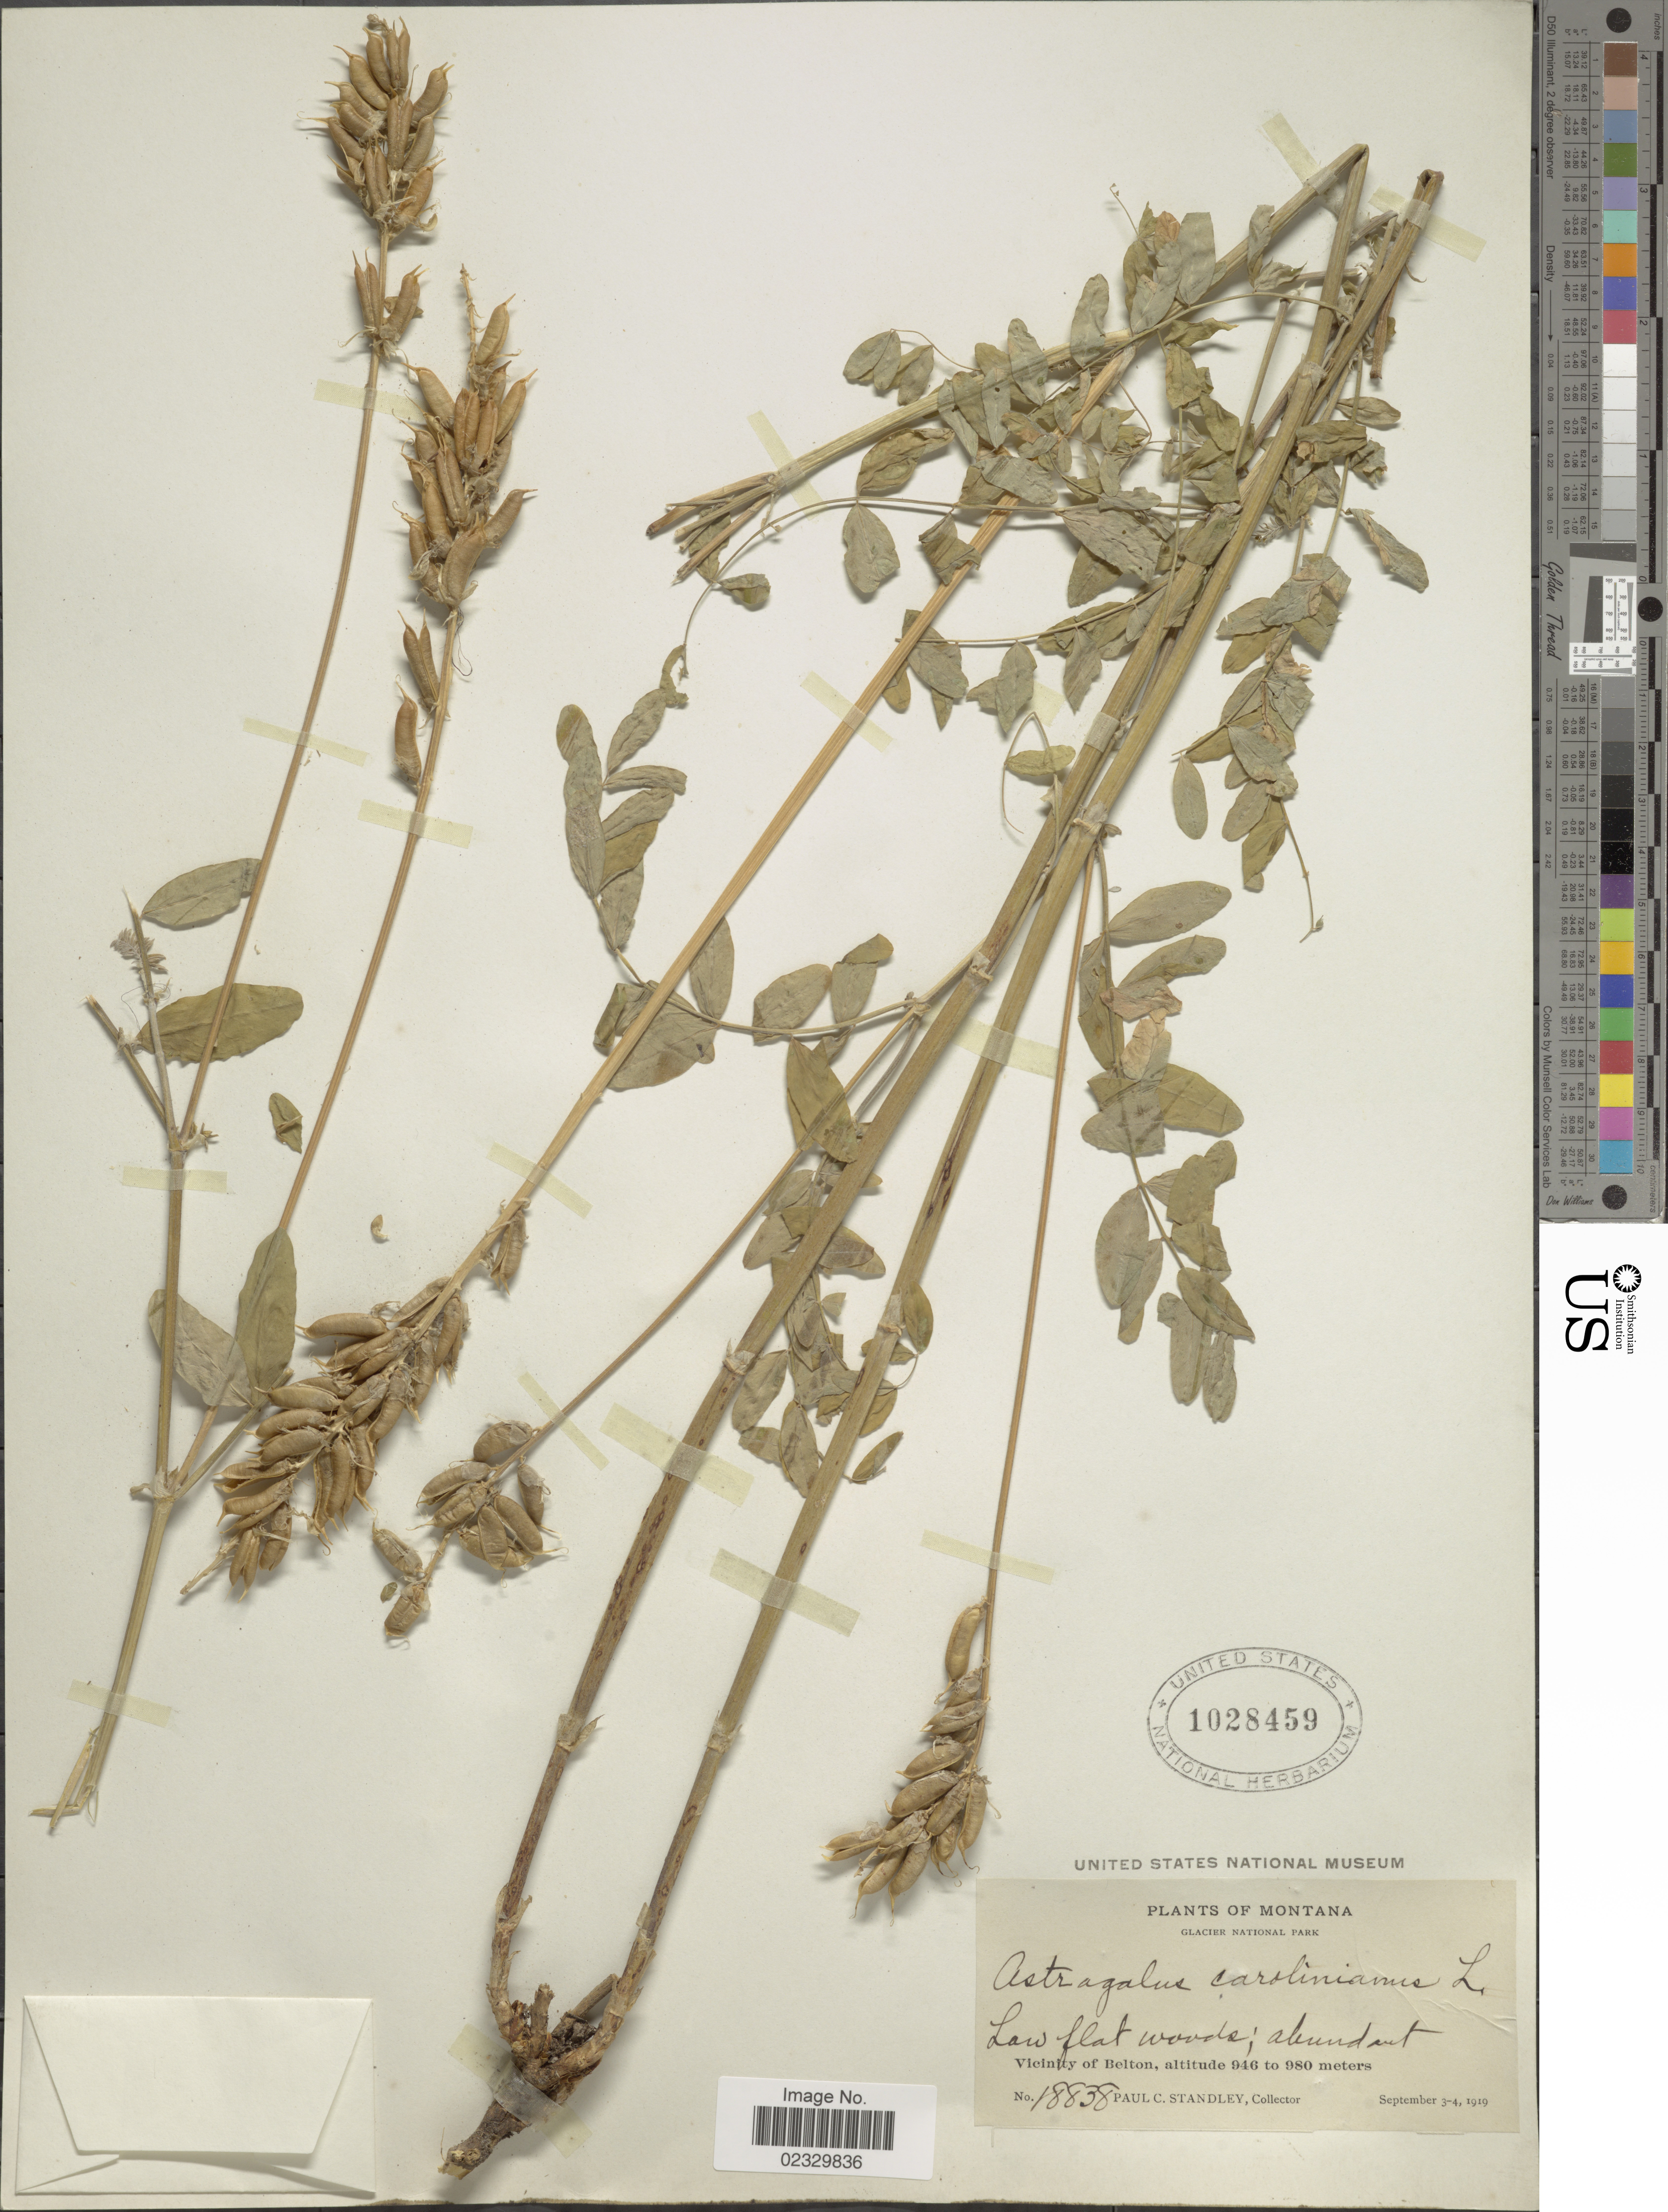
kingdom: Plantae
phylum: Tracheophyta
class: Magnoliopsida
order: Fabales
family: Fabaceae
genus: Astragalus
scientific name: Astragalus canadensis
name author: L.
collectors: P. C. Standley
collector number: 18838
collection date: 1919-09-03/1919-09-04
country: United States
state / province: Montana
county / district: Flathead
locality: Glacier National Park, Vicinity of Belton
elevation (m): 946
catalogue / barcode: US 1028459